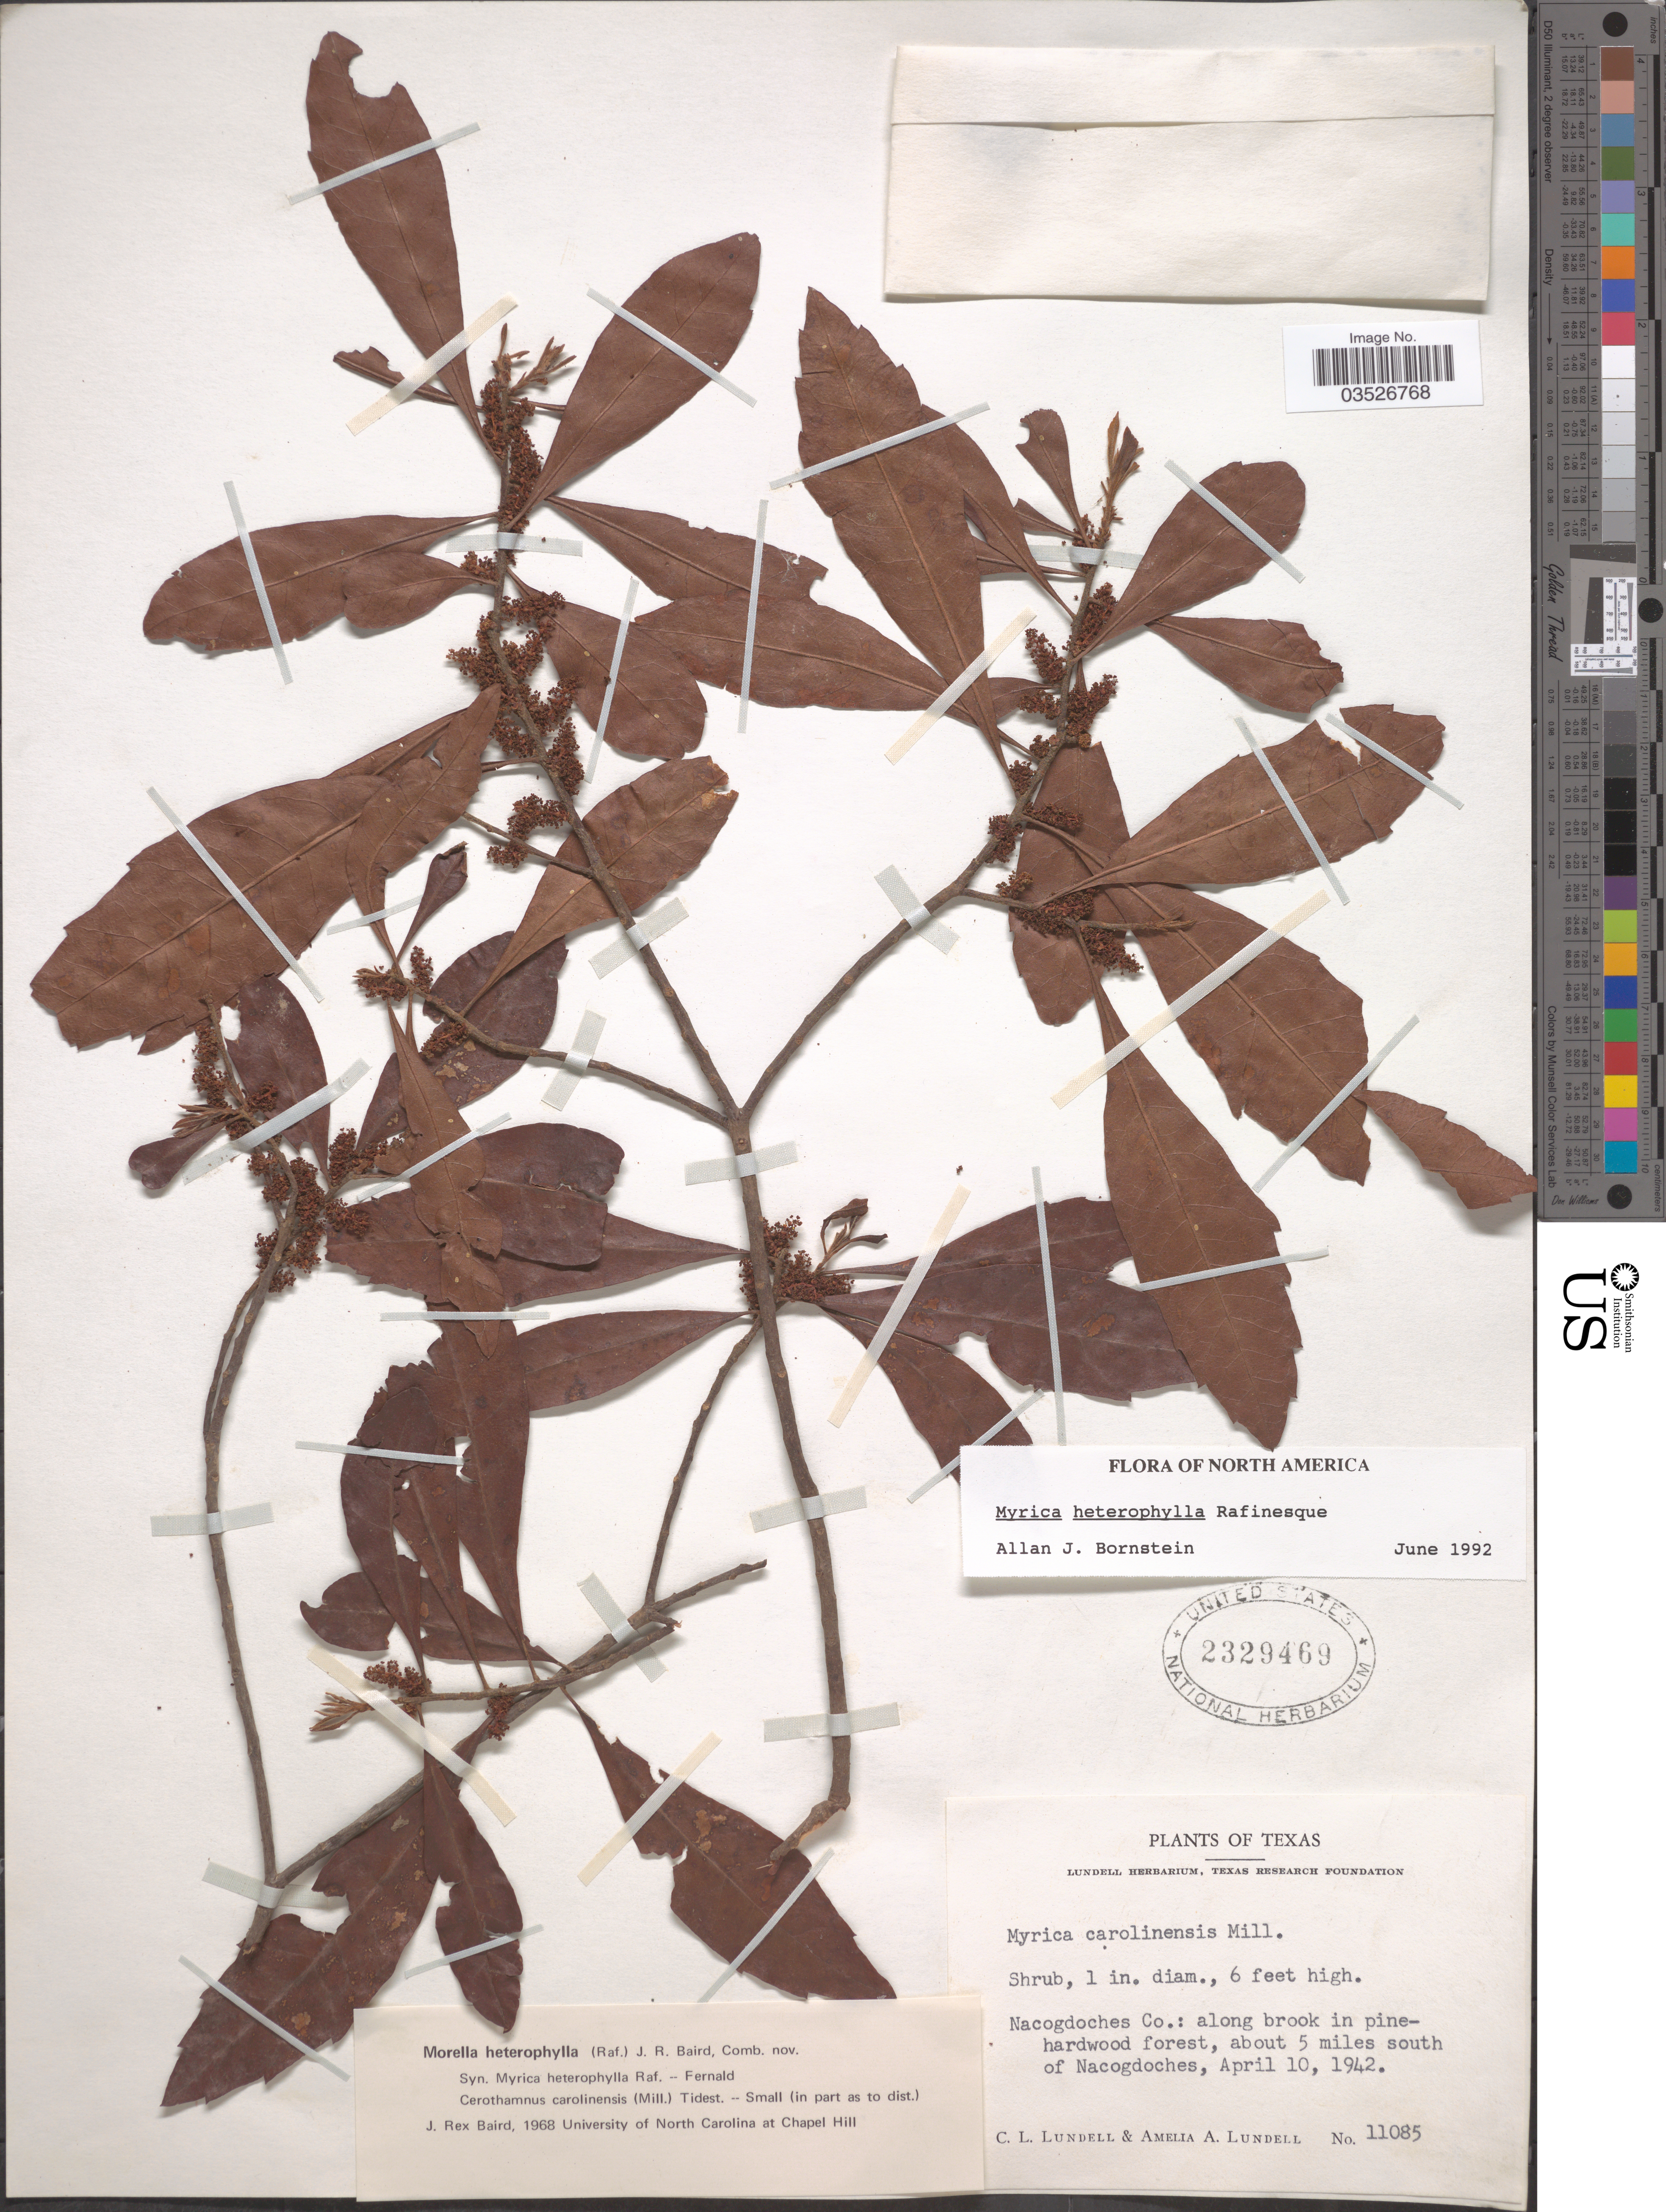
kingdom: Plantae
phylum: Tracheophyta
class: Magnoliopsida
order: Fagales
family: Myricaceae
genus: Morella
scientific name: Morella caroliniensis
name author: (Mill.) Small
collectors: C. L. Lundell & A. A. Lundell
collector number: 11085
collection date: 1942-04-10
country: United States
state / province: Texas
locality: Nacogdoches Co.: along brook in pinehardwood forest, about 5 miles south of Nacogdoches.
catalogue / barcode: US 2329469